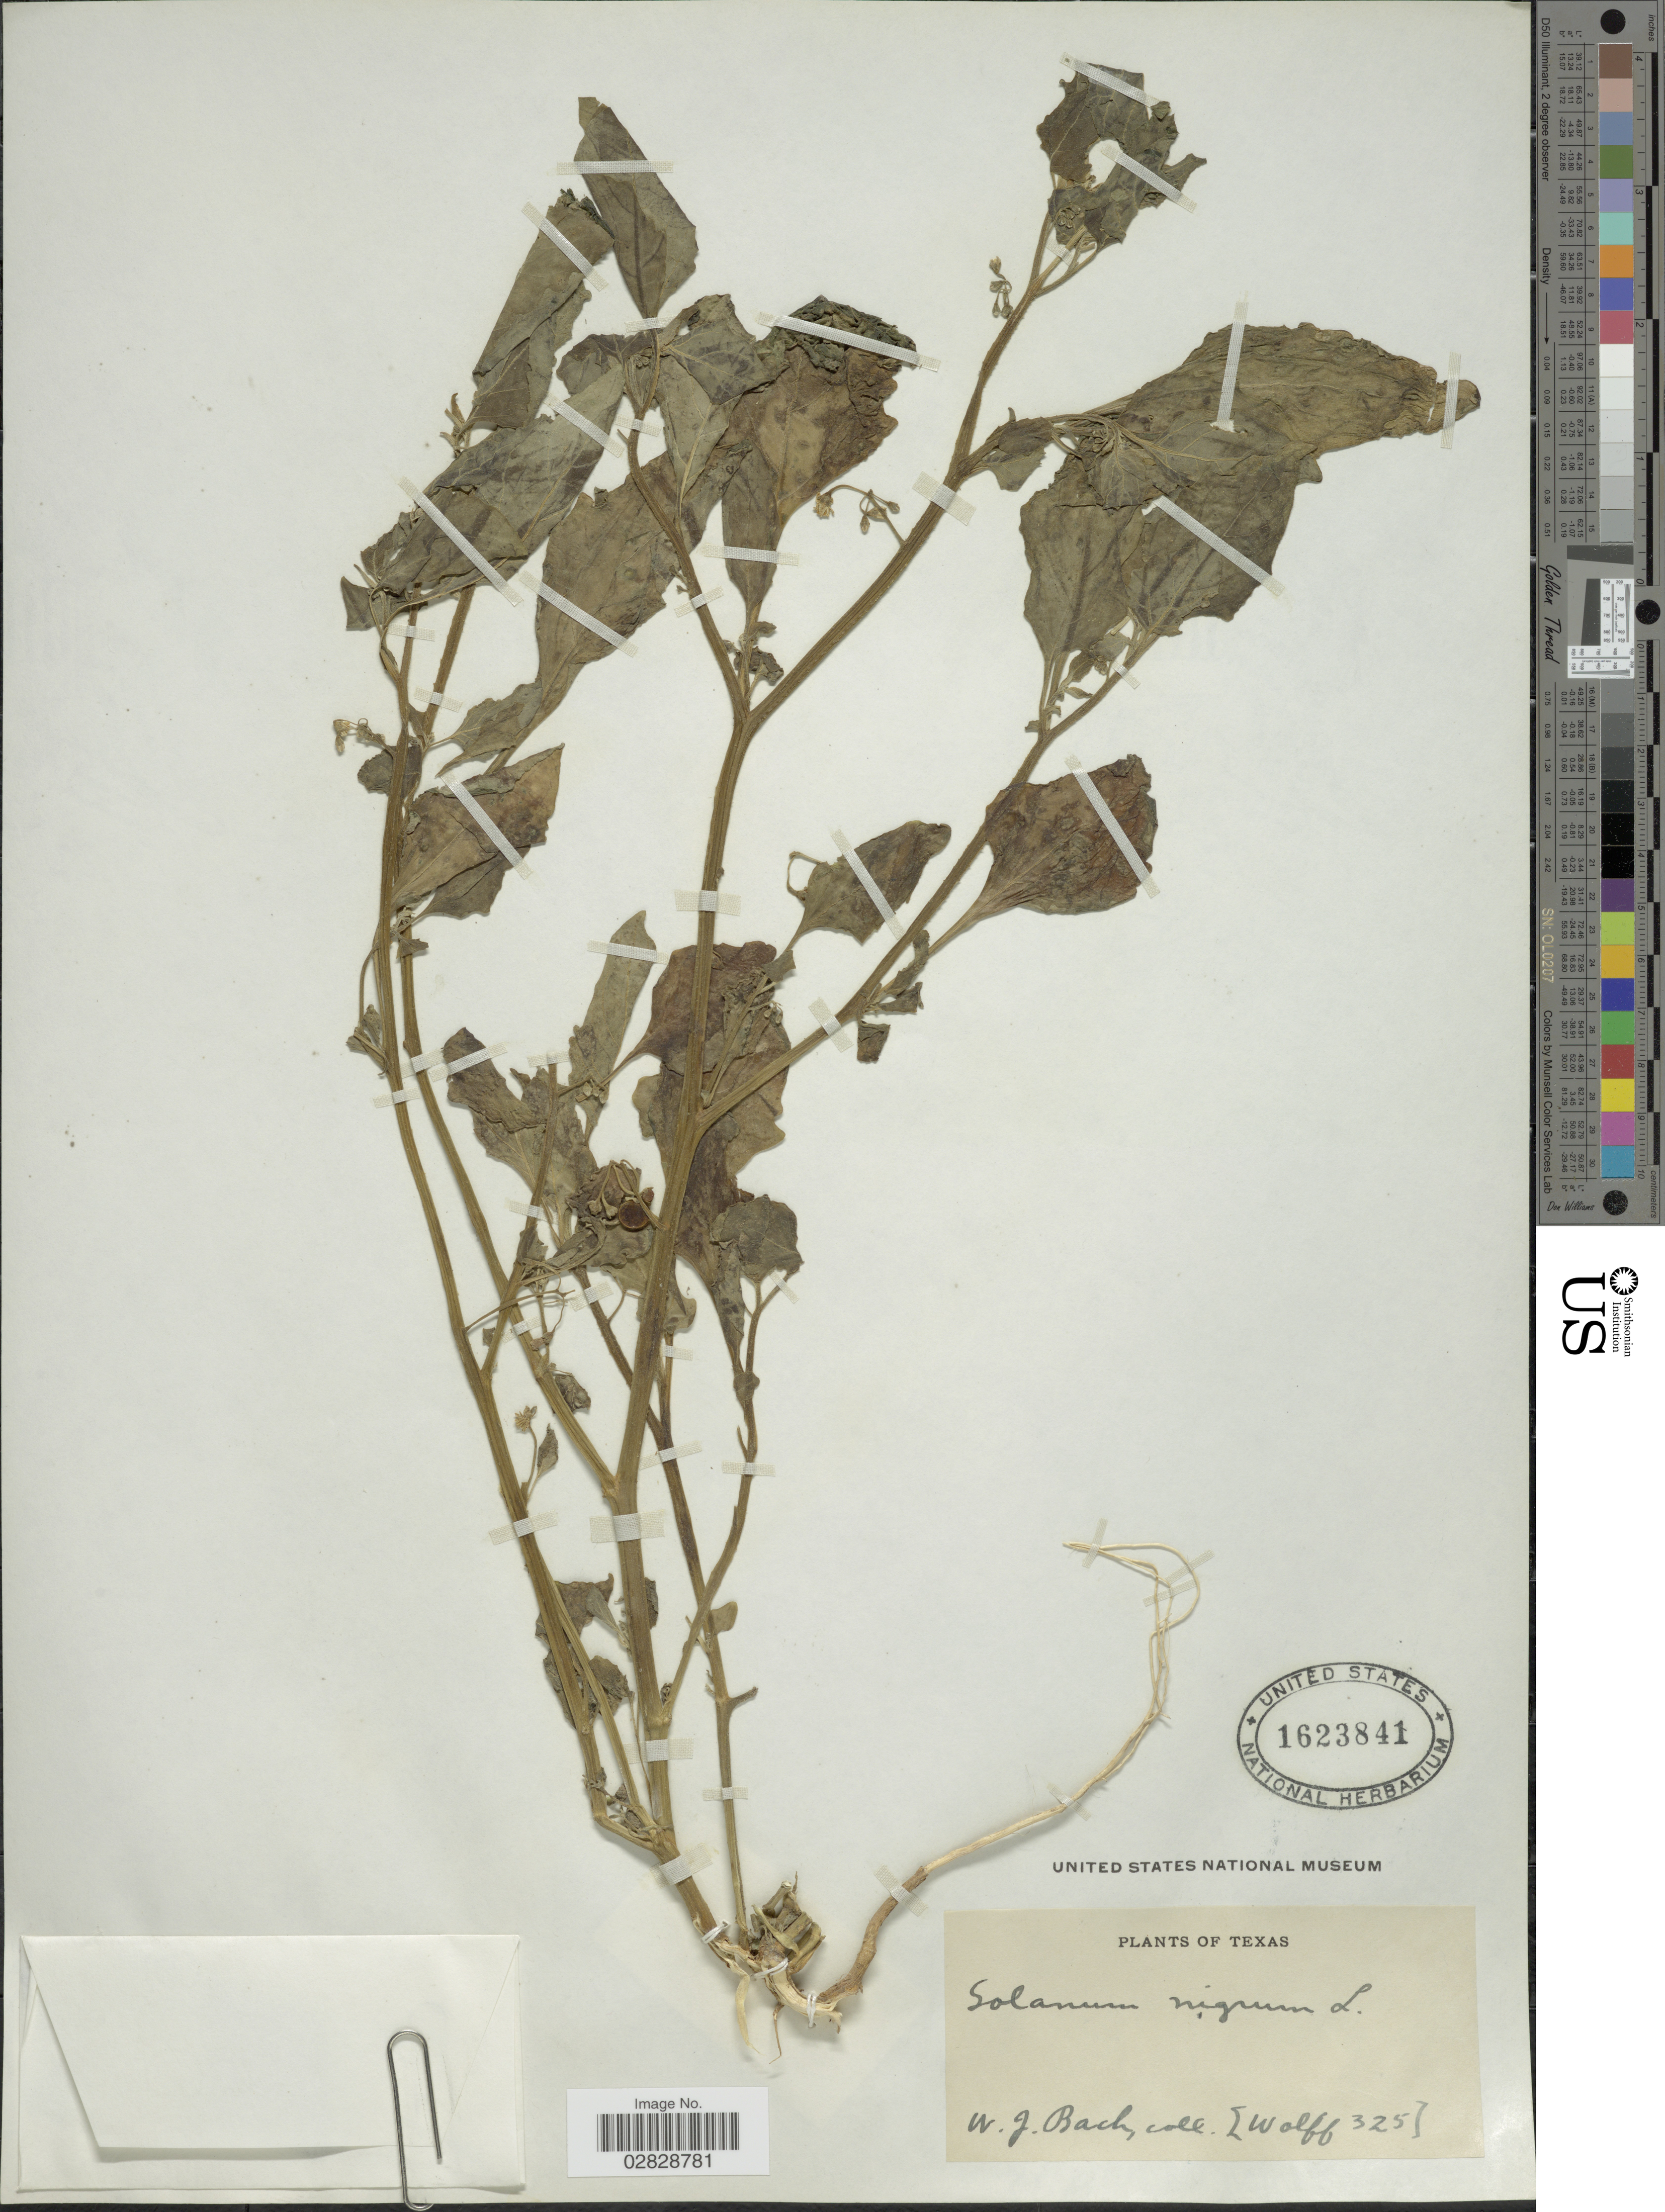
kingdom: Plantae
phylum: Tracheophyta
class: Magnoliopsida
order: Solanales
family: Solanaceae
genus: Solanum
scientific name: Solanum nigrescens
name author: M. Martens & Galeotti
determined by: Knapp, S. D.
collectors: W. Bach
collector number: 325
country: United States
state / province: Texas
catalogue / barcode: US 1623841